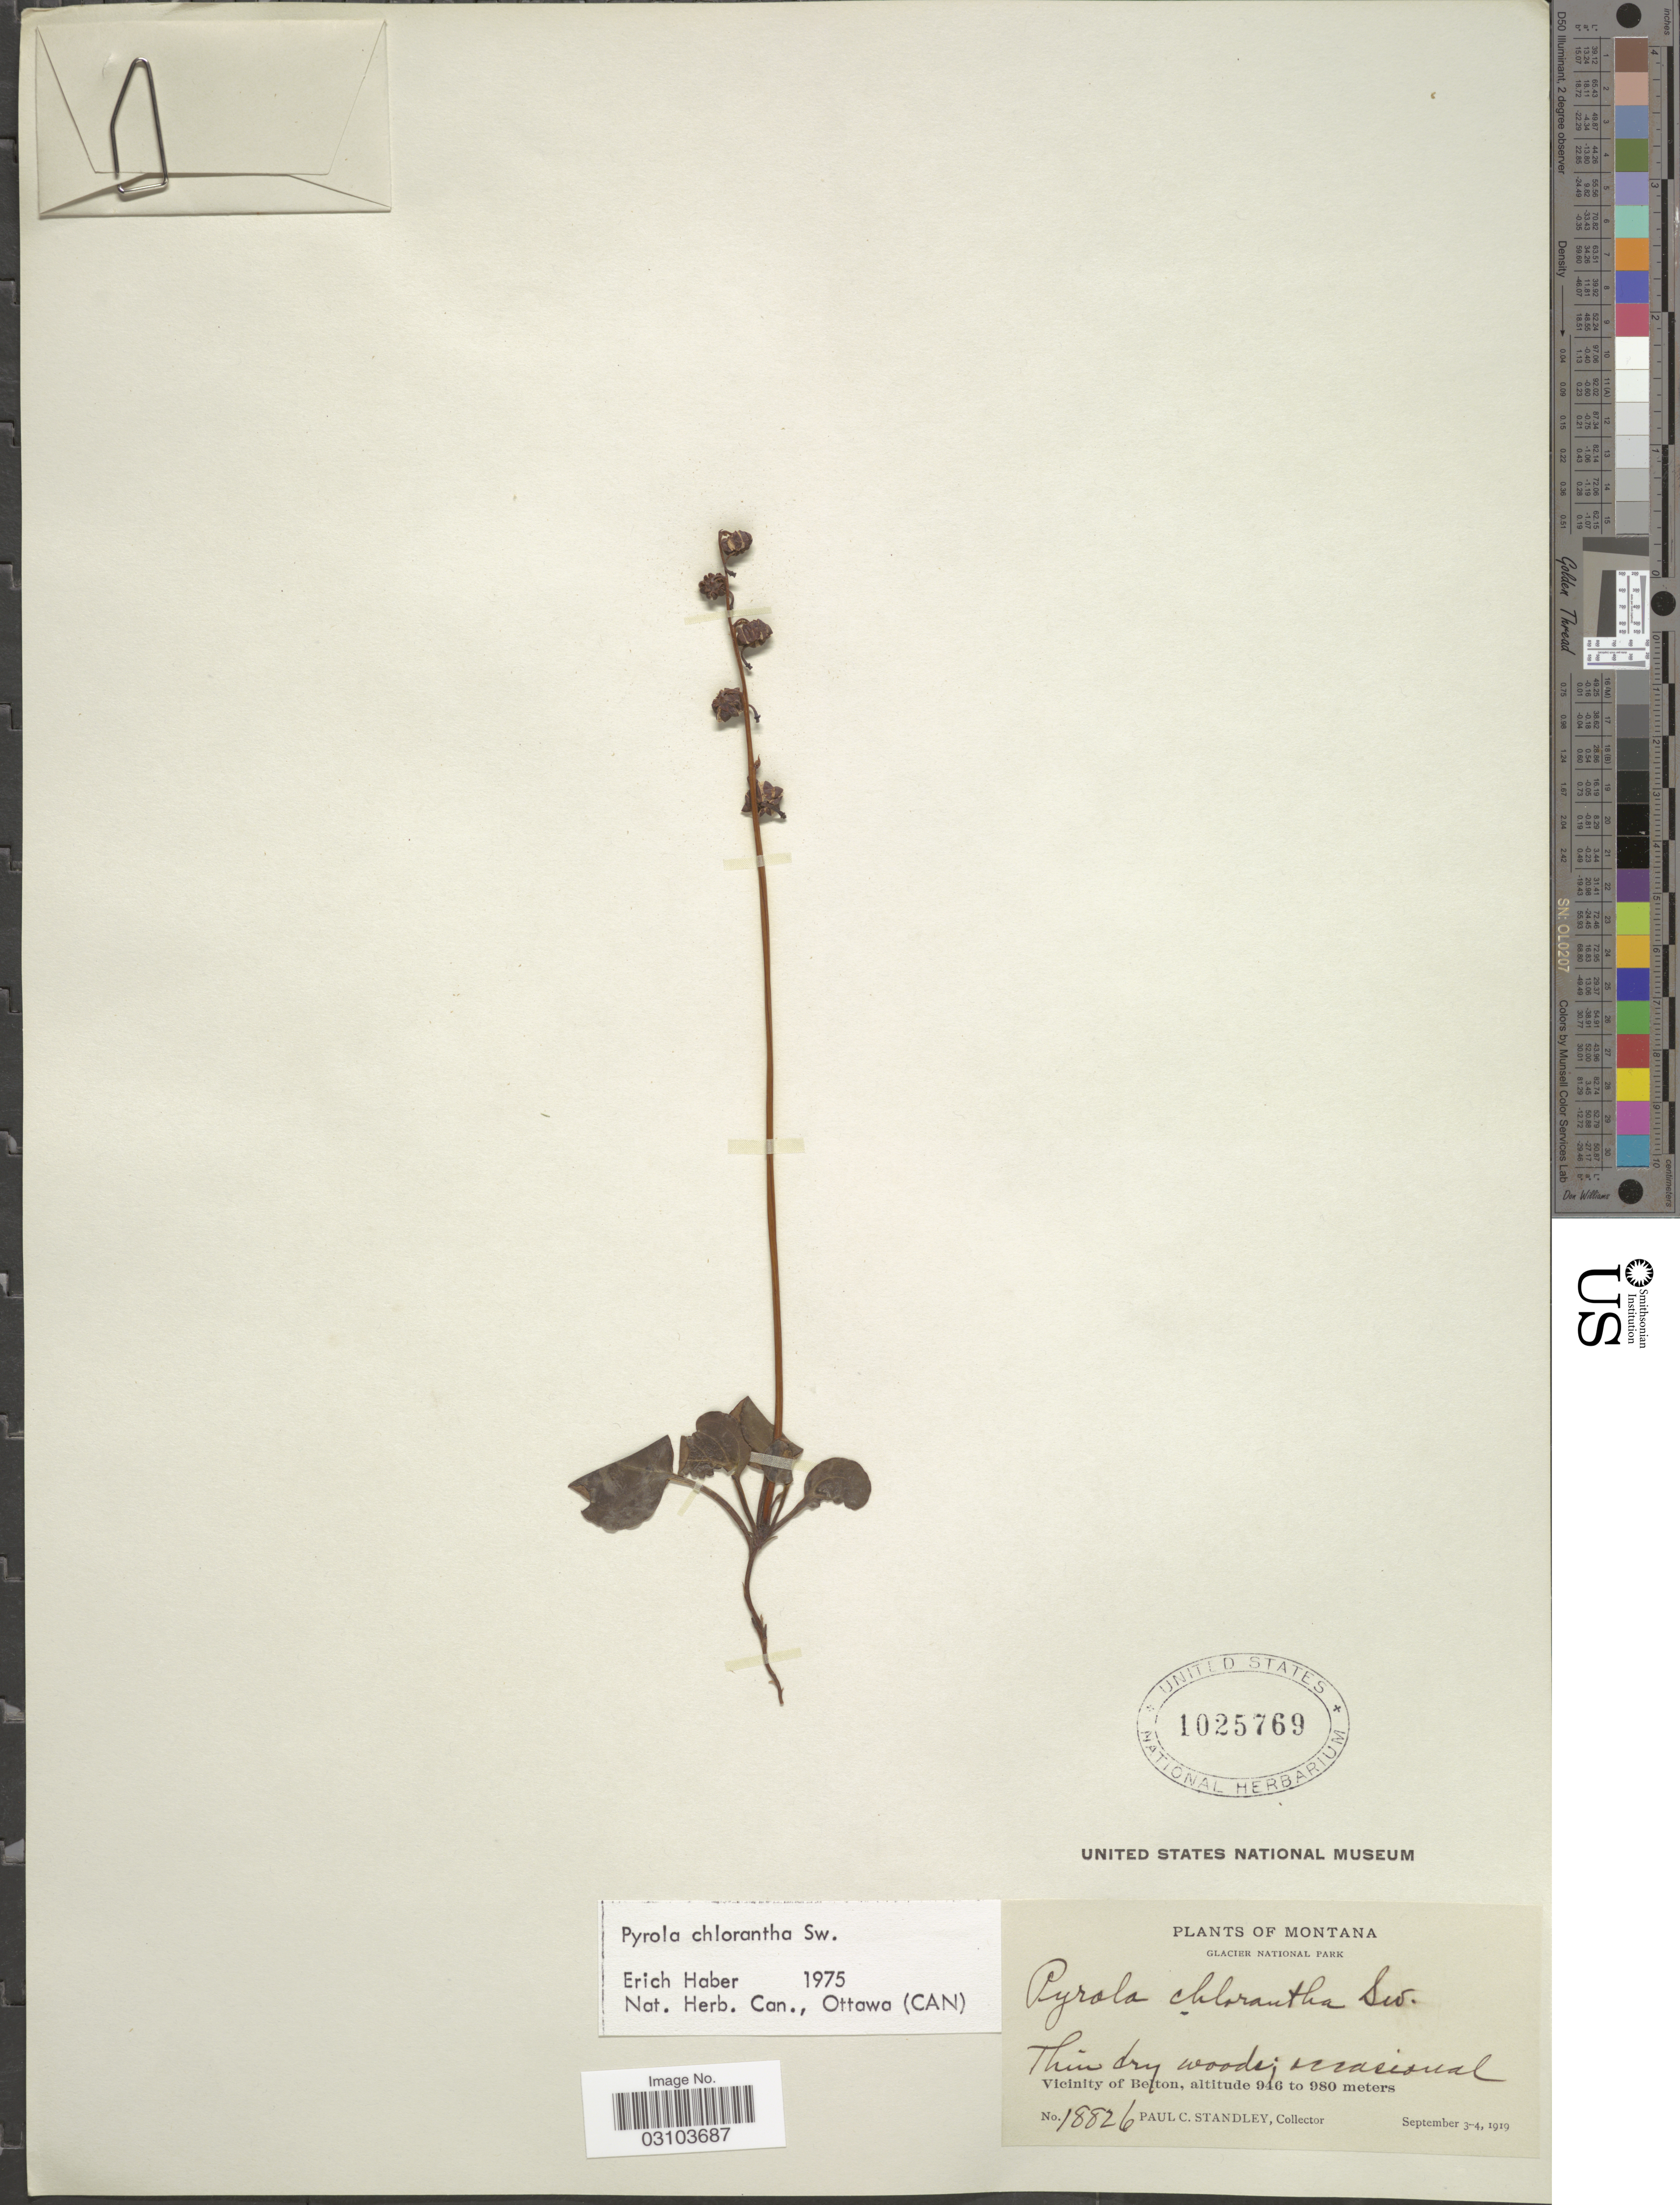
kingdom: Plantae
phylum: Tracheophyta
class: Magnoliopsida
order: Ericales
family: Ericaceae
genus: Pyrola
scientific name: Pyrola chlorantha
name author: Schweigg.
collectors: P. C. Standley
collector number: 18826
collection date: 1919-09-03/1919-09-04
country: United States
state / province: Montana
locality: Glacier National Park. Vicinity of Belton.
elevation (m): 946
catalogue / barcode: US 1025769